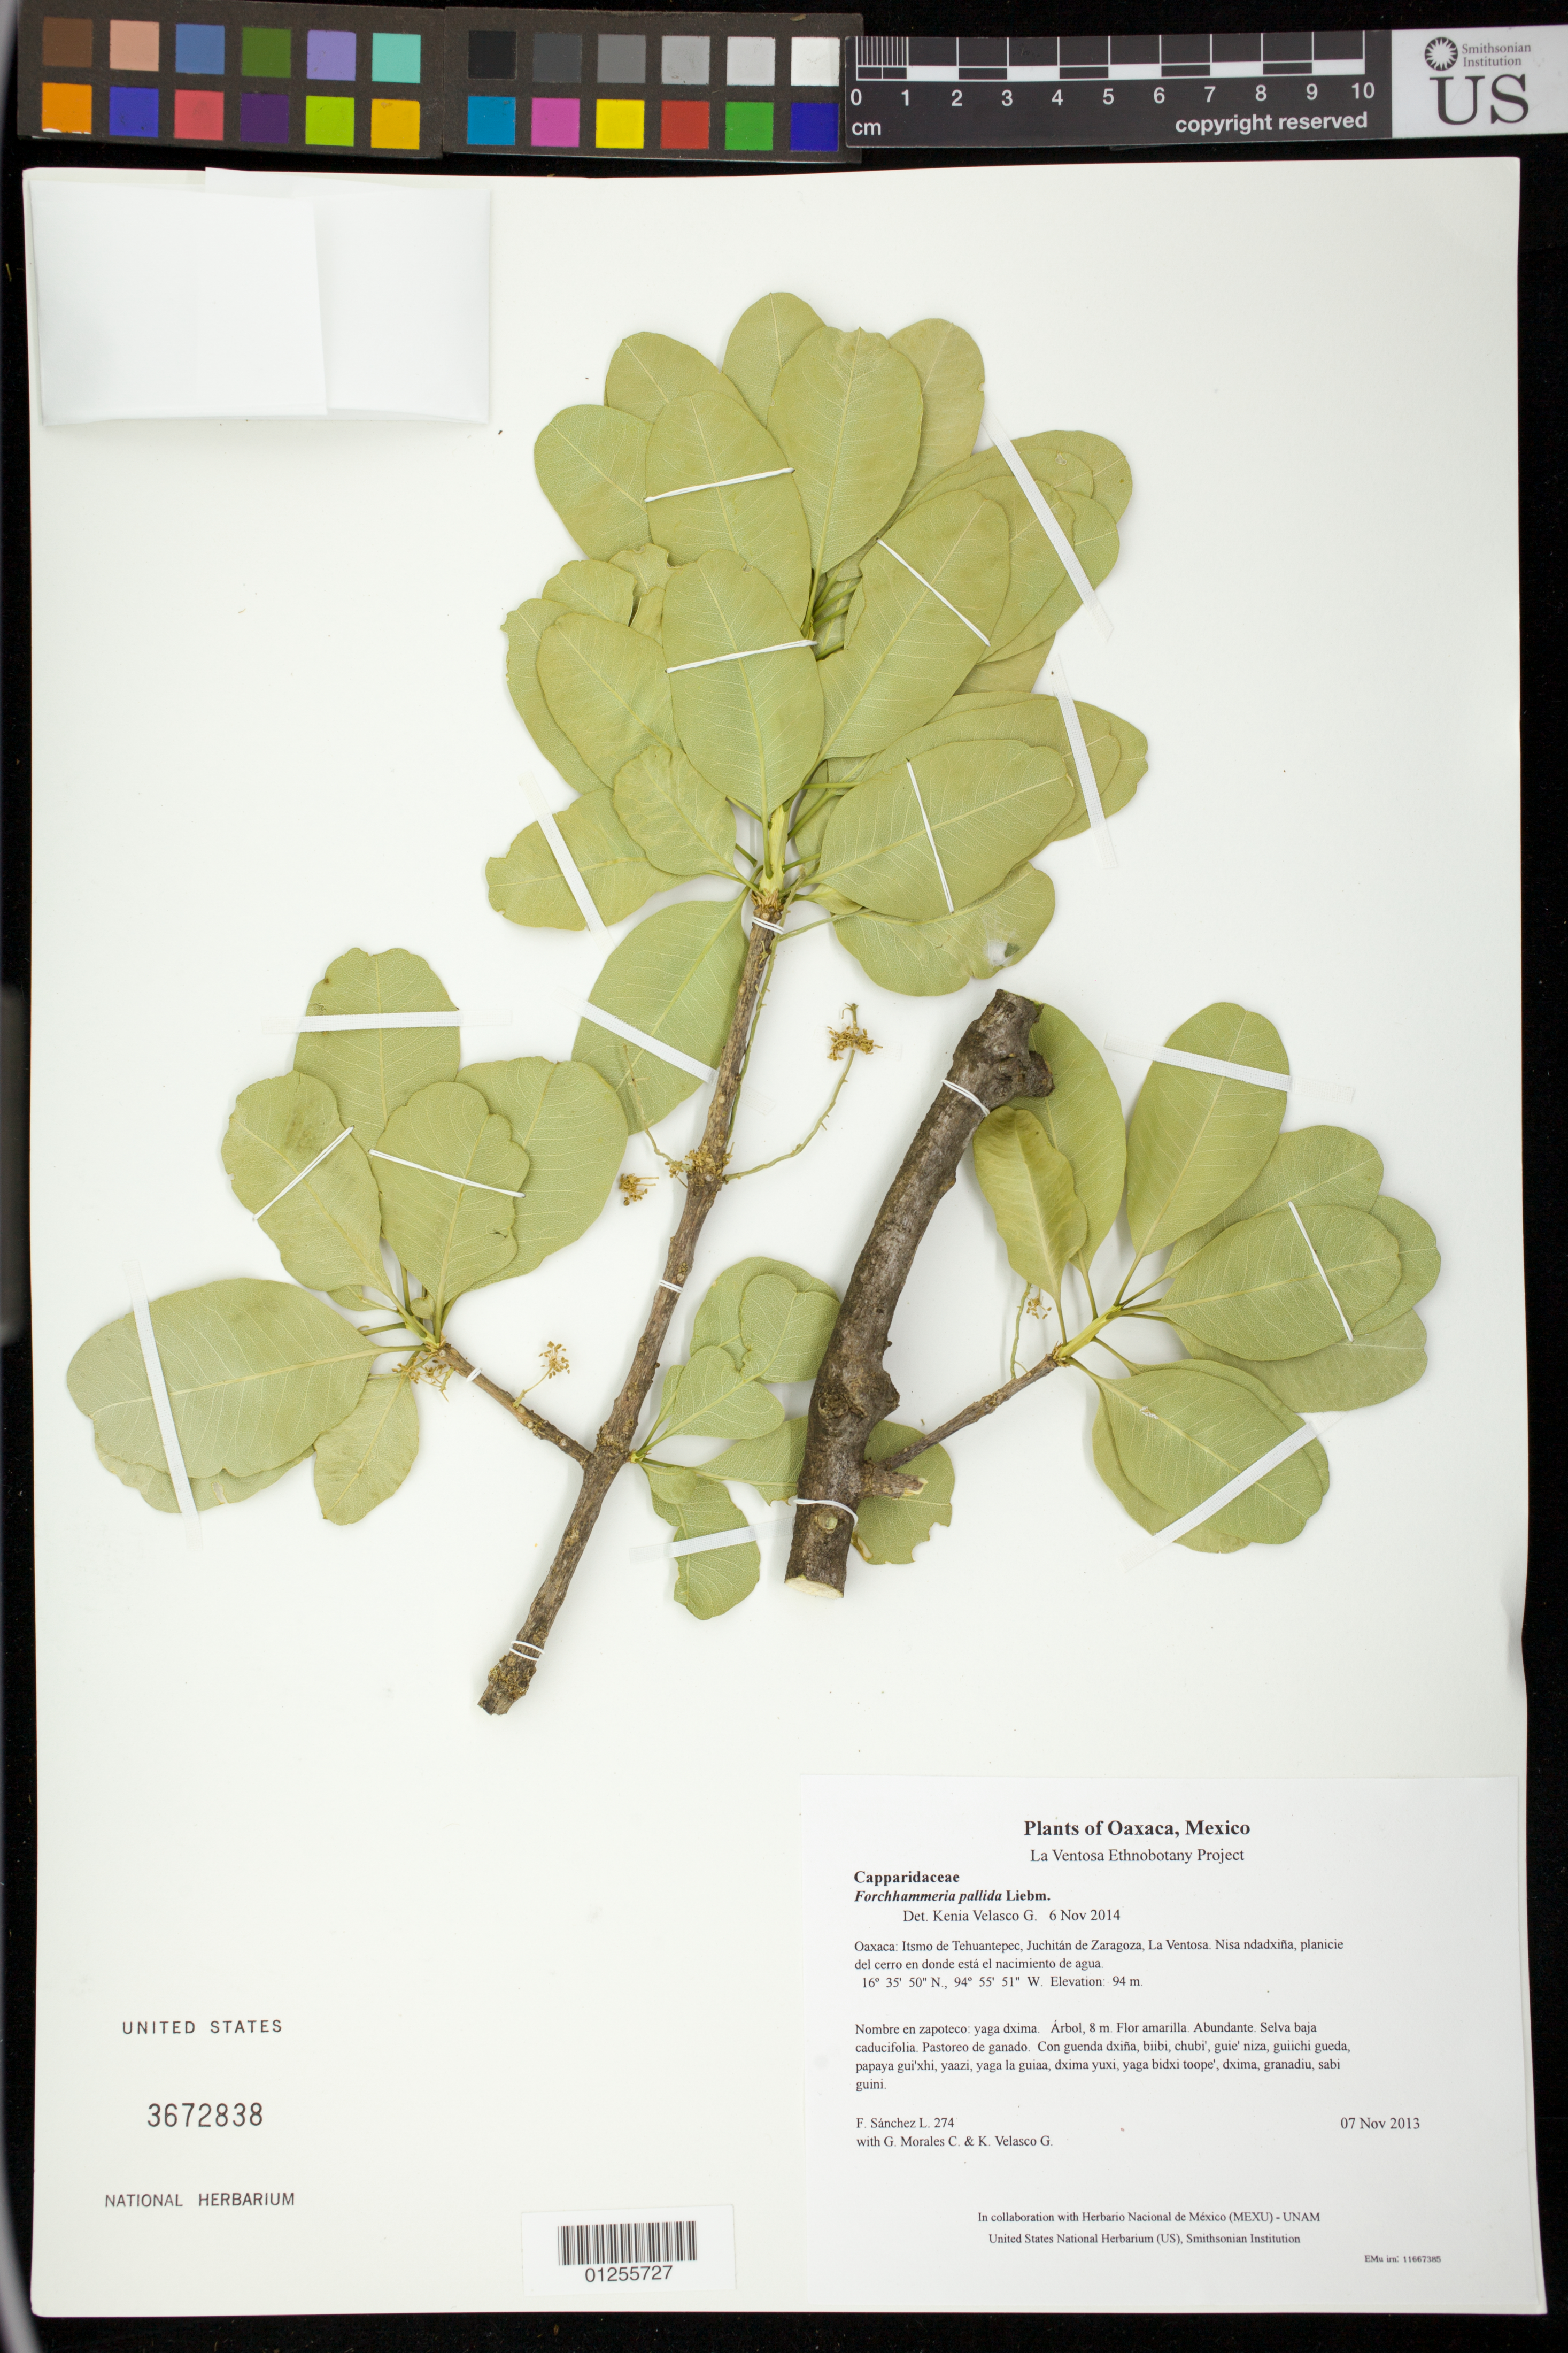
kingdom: Plantae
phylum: Tracheophyta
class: Magnoliopsida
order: Brassicales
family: Stixaceae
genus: Forchhammeria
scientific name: Forchhammeria pallida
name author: Liebm.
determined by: Velasco G., Kenia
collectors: F. Sánchez L., G. Morales C. & K. Velasco G.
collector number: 274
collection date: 2013-11-07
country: Mexico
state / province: Oaxaca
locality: Itsmo de Tehuantepec, Juchitán de Zaragoza, La Ventosa. Nisa ndadxiña, planicie del cerro en donde está el nacimiento de agua.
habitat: Selva baja caducifolia. Pastoreo de ganado.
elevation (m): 94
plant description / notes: JEBOT, MEXU, SERO, US; Yaga. 8 m. Guie' naguchi. Stale.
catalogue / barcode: US 3672838